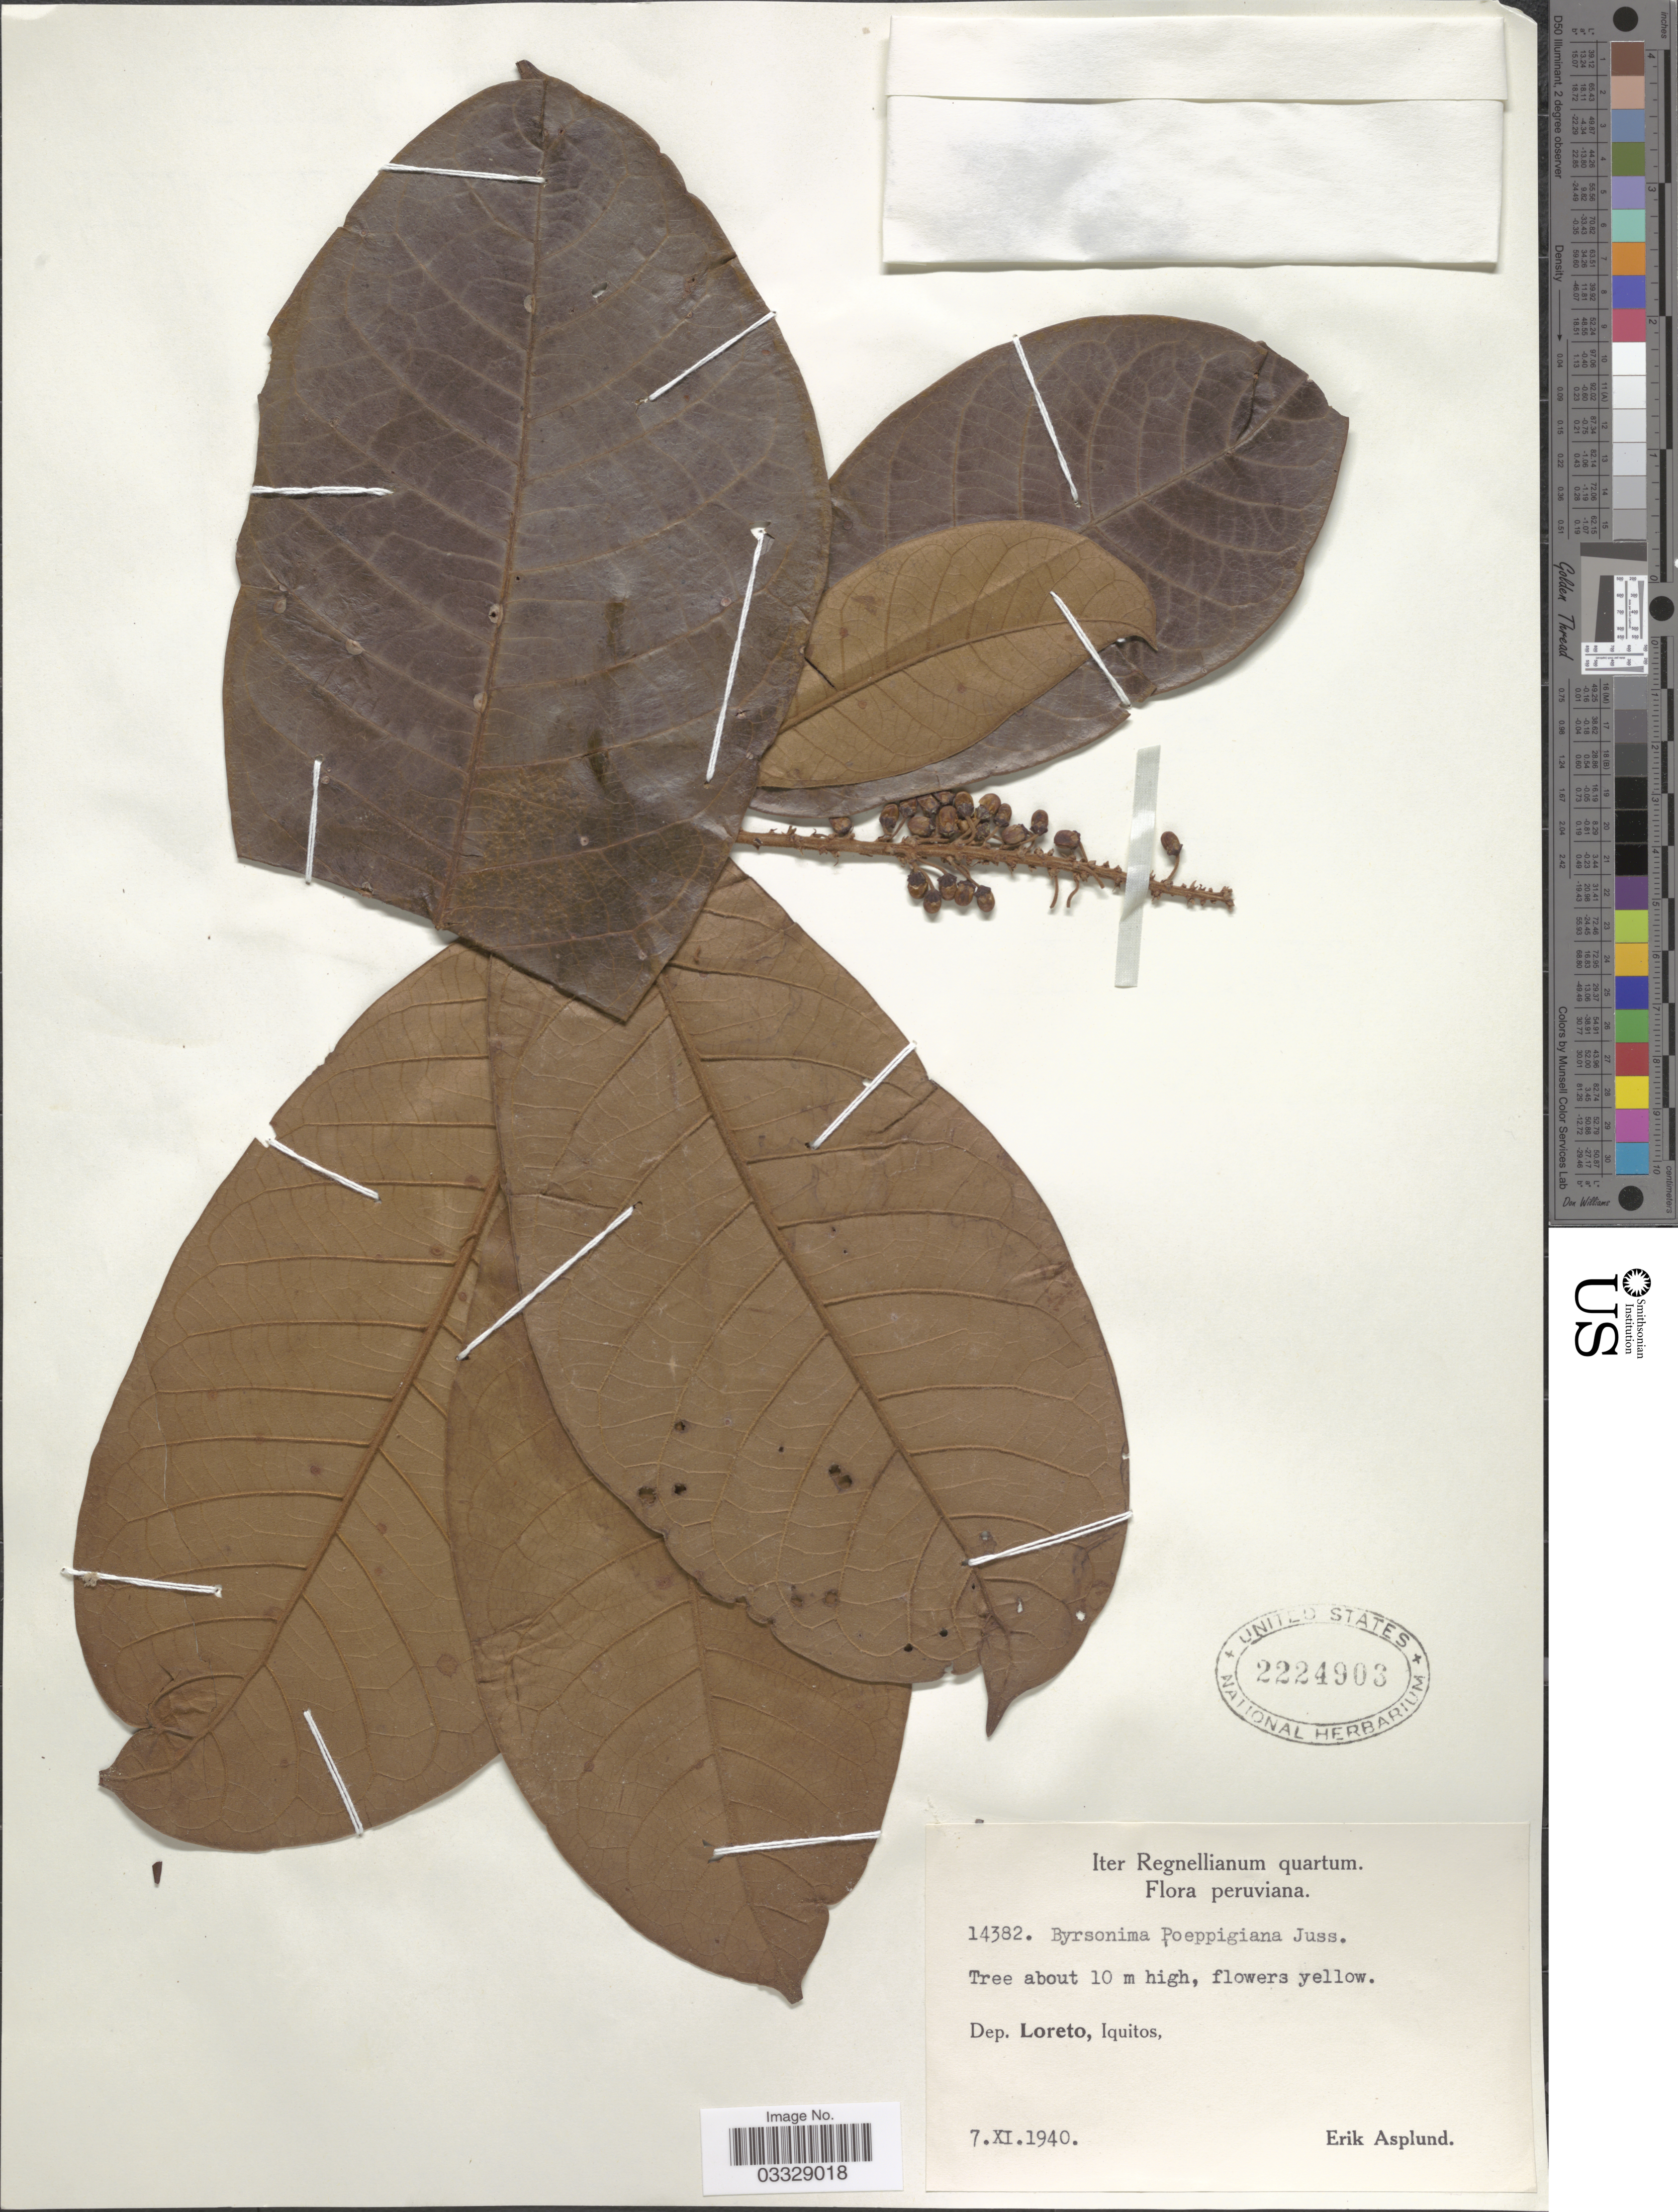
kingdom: Plantae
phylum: Tracheophyta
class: Magnoliopsida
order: Malpighiales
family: Malpighiaceae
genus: Byrsonima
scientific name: Byrsonima poeppigiana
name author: A. Juss.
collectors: E. Asplund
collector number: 14382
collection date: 1940-11-07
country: Peru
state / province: Loreto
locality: Dep. Loreto, Iquitos.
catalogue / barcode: US 2224903